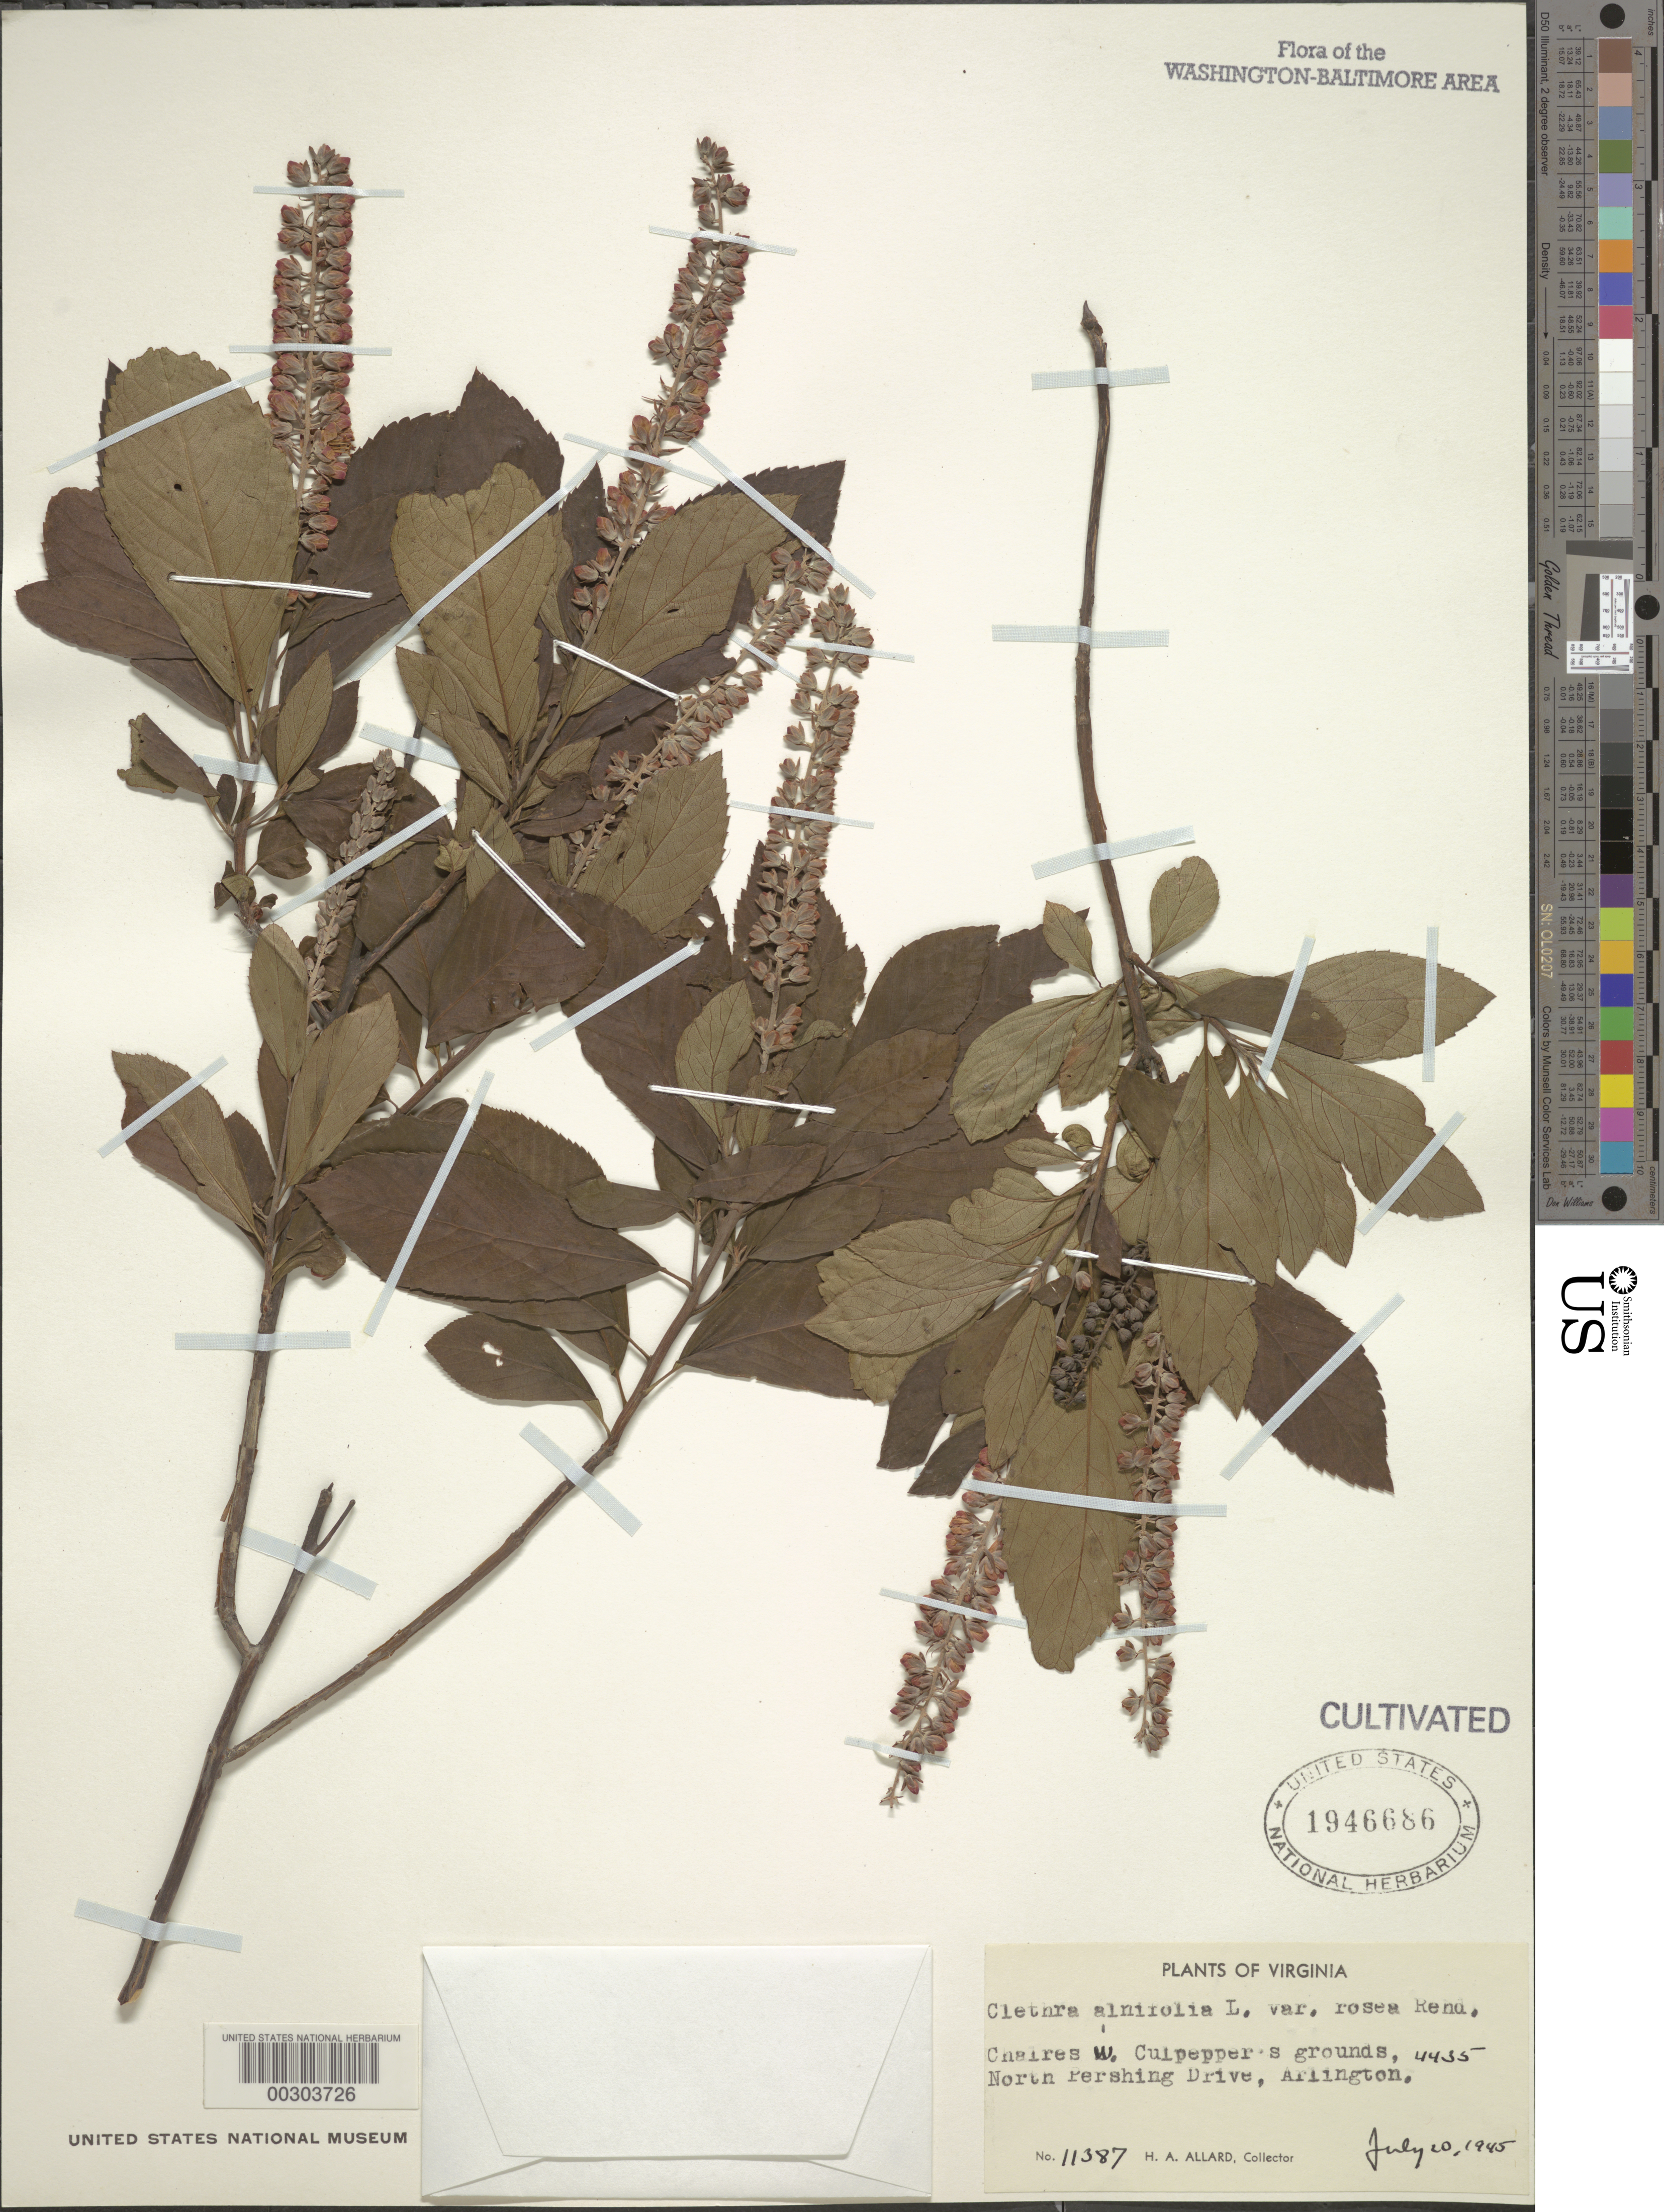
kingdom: Plantae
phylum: Tracheophyta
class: Magnoliopsida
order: Ericales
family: Clethraceae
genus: Clethra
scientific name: Clethra alnifolia var. rosea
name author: Rehder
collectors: H. A. Allard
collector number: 11387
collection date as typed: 20 Jul 1945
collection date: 1945-07-20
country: United States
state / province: Virginia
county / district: Arlington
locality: Arlington, 4435 N Pershing Dr, C.W. Culpepper's grounds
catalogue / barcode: US 1946686